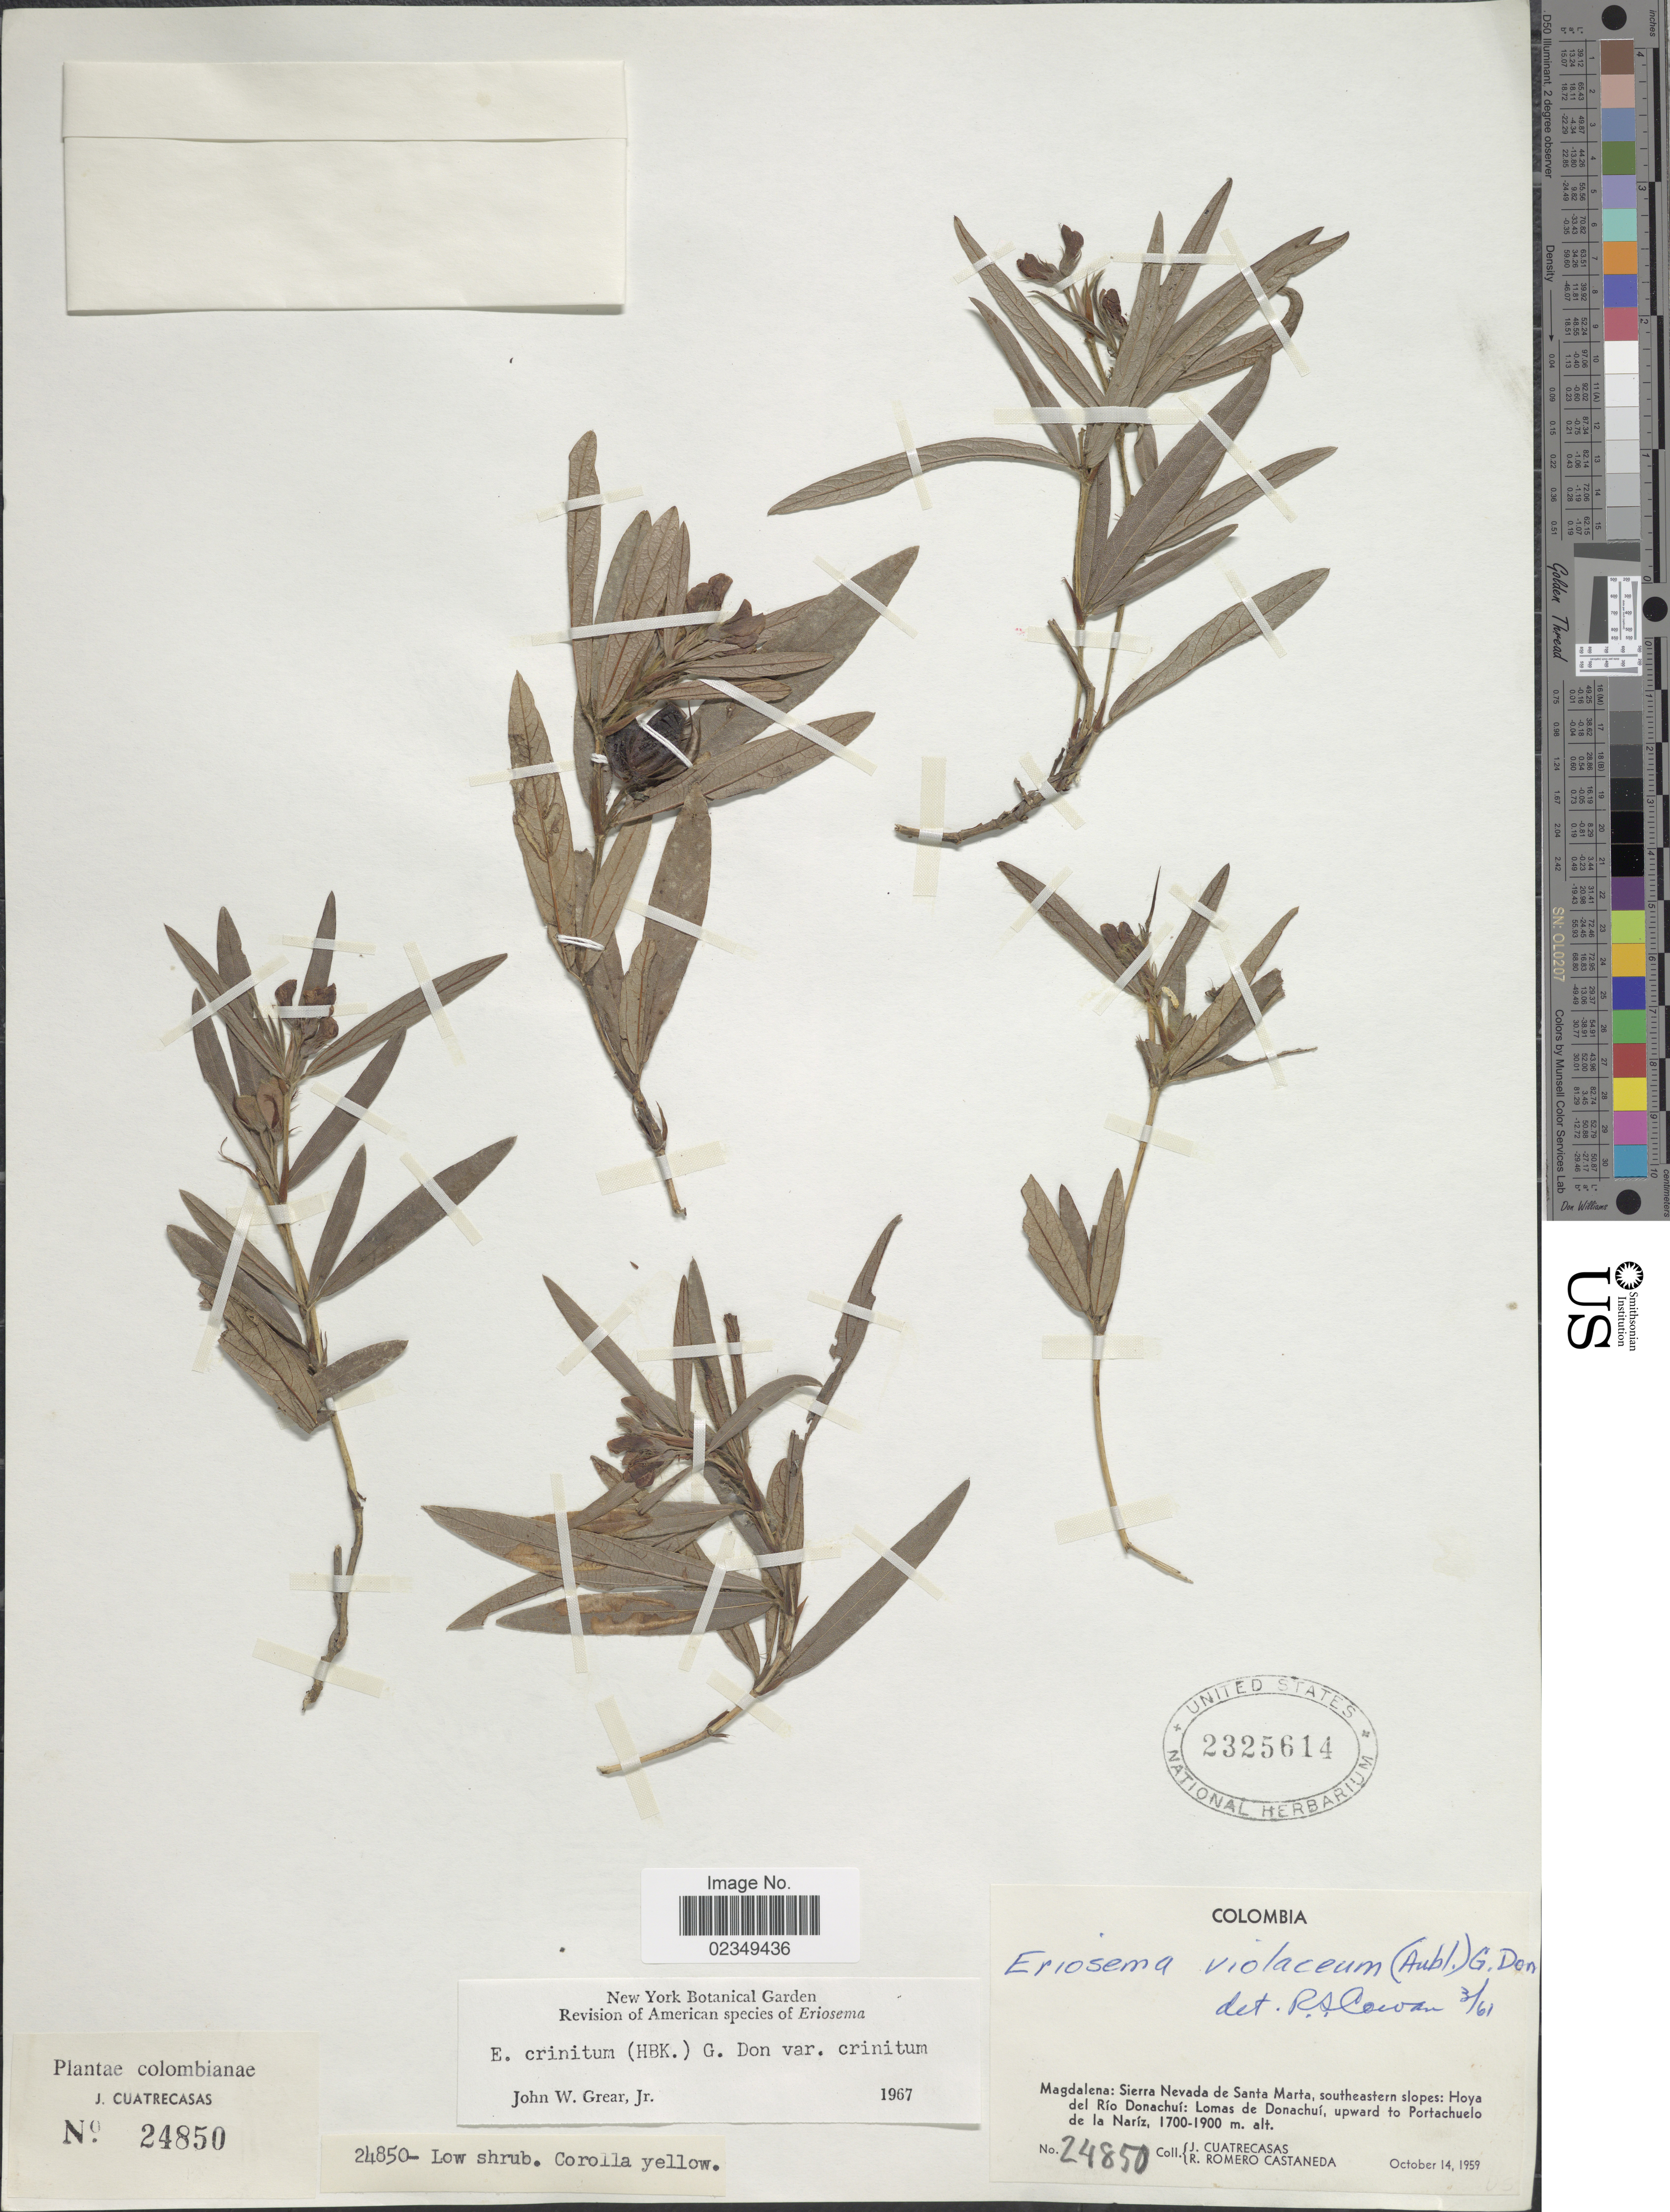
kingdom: Plantae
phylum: Tracheophyta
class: Magnoliopsida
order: Fabales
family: Fabaceae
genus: Eriosema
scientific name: Eriosema crinitum var. crinitum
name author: (Kunth) G. Don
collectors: J. Cuatrecasas & R. Romero Castañeda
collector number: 24850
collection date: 1959-10-14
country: Colombia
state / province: Magdalena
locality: Sierra Nevada de Santa Marta, southeastern slopes: Hoya del Río Donachuí: Lomas de Donachuí, upward to Portachuelo de la Naríz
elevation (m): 1700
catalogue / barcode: US 2325614